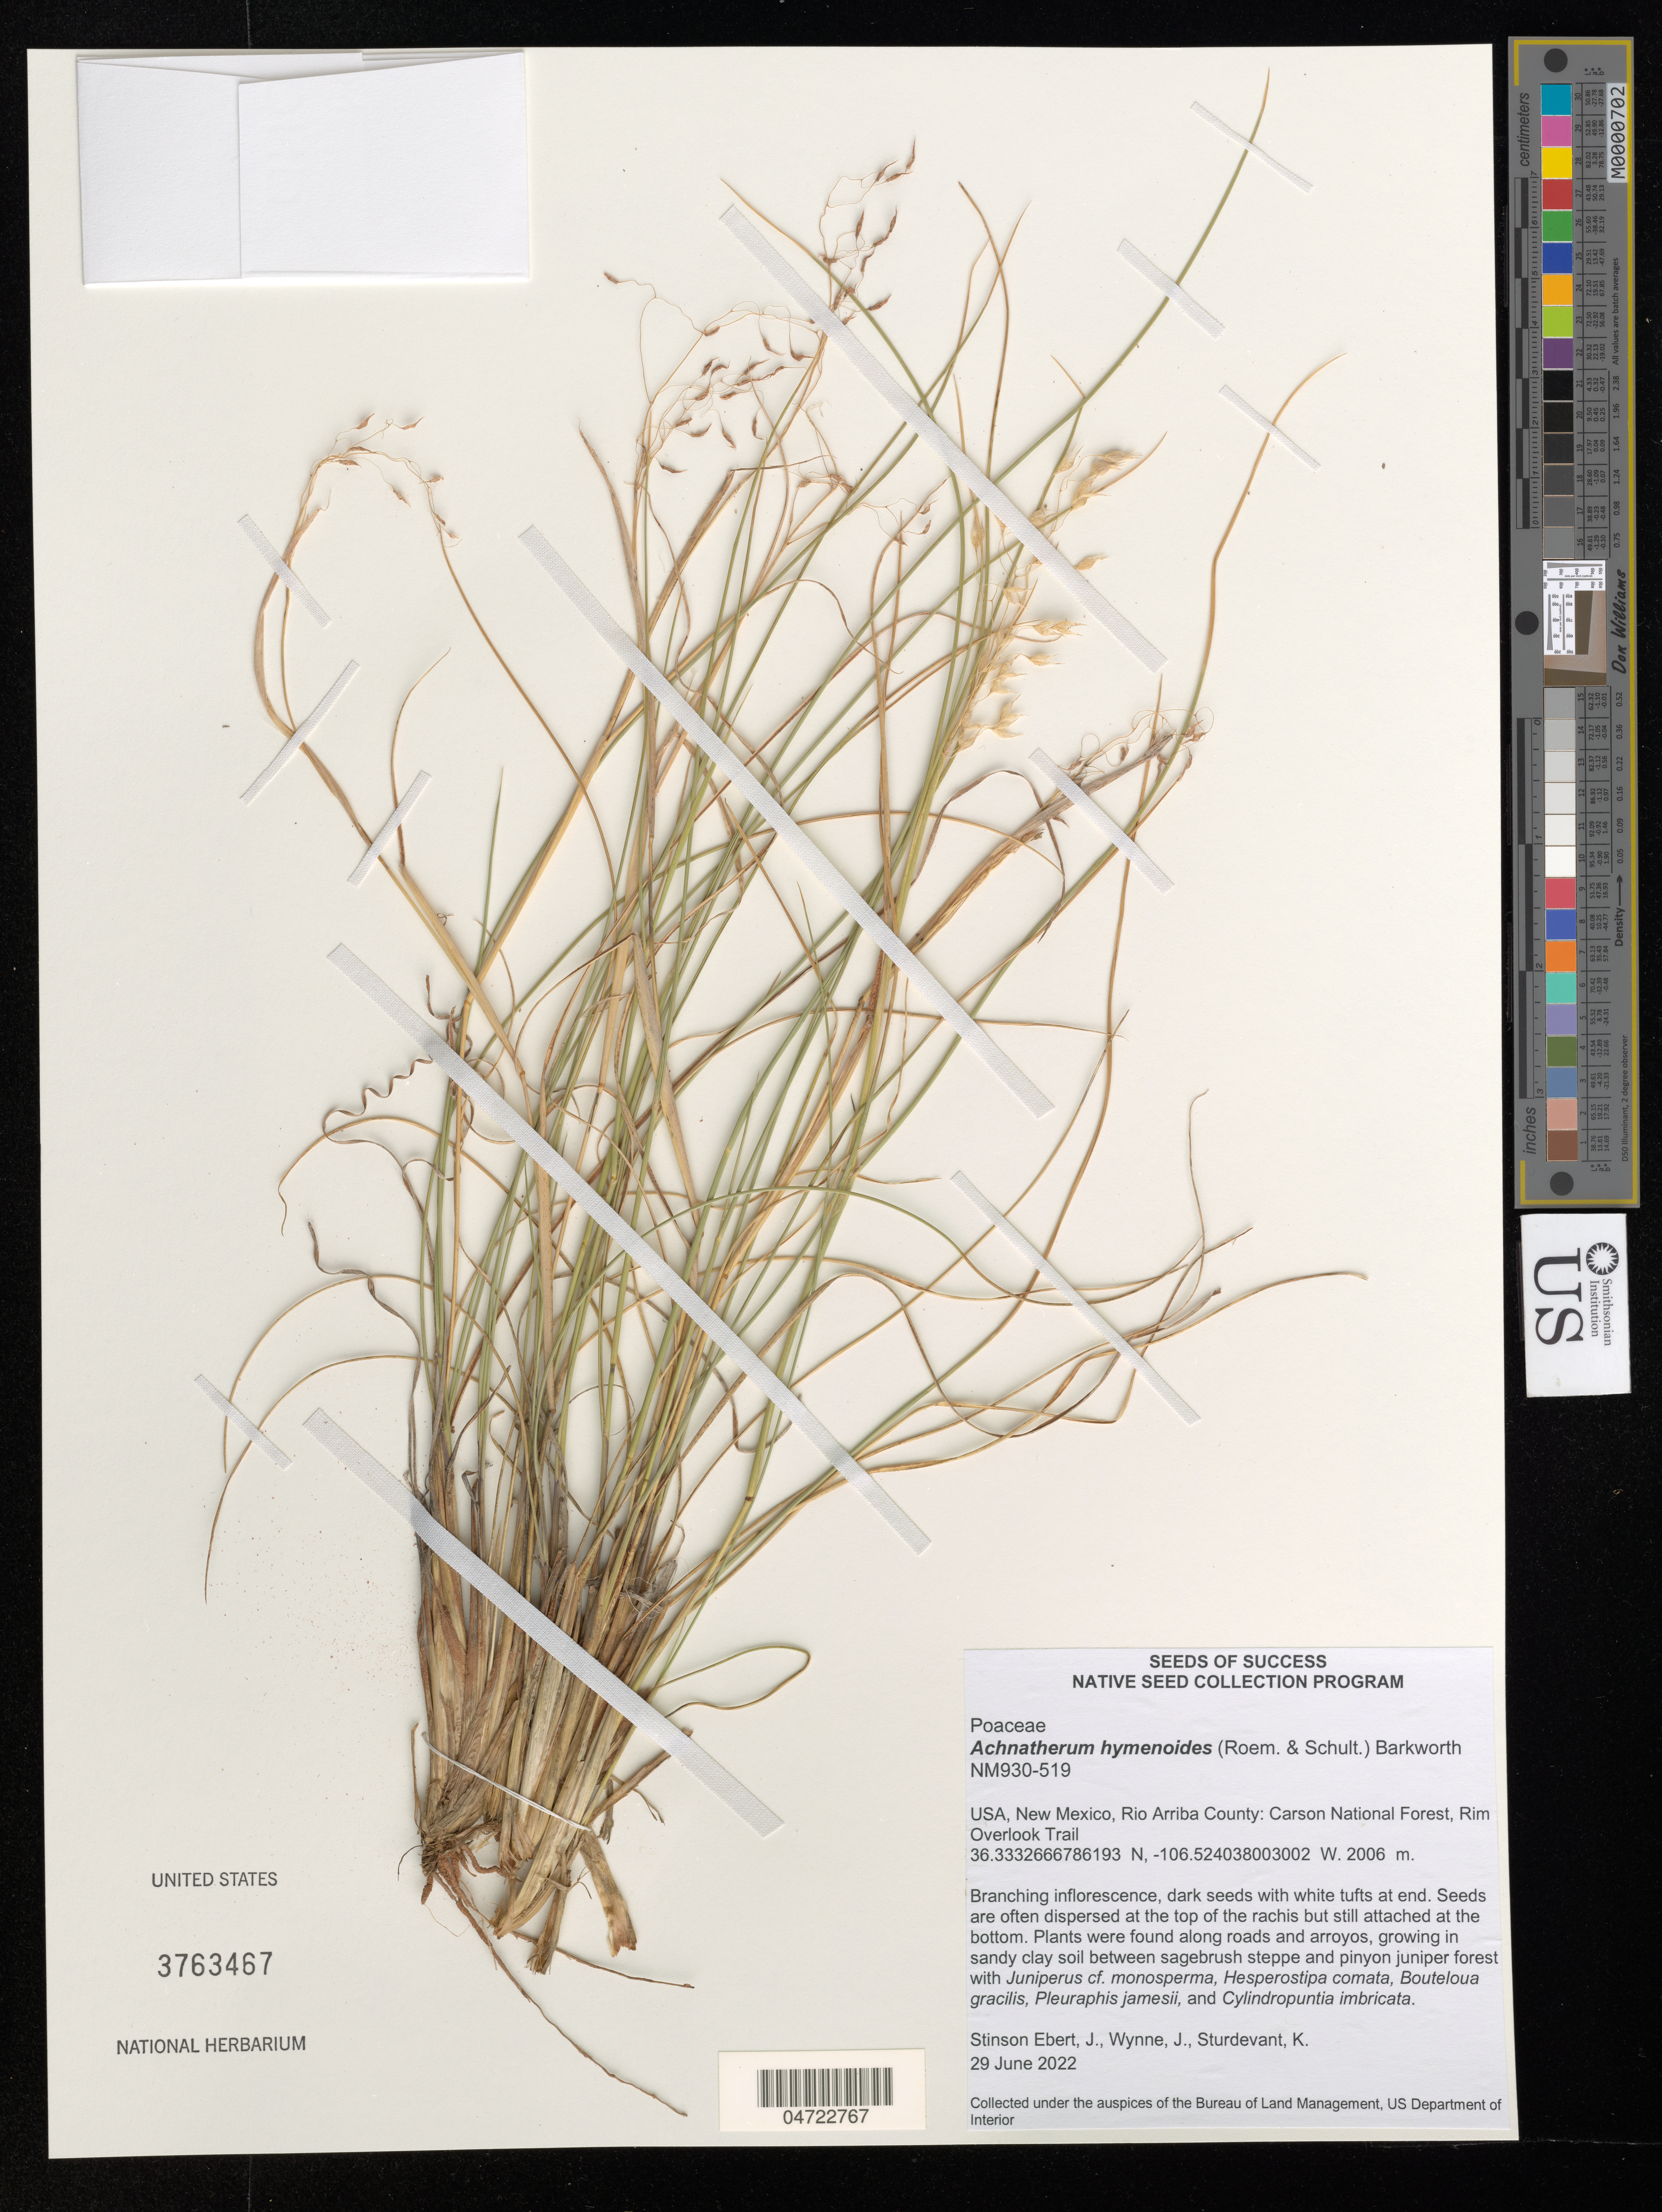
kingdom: Plantae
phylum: Tracheophyta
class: Liliopsida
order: Poales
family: Poaceae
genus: Achnatherum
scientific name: Achnatherum hymenoides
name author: (Roem. & Schult.) Barkworth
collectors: J. Stinson Ebert, J. Wynne & K. Sturdevant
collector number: NM930-519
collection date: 2022-06-29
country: United States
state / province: New Mexico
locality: Rio Arriba County: Carson National Forest, Rim Overlook Trail.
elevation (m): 2006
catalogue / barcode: US 3763467